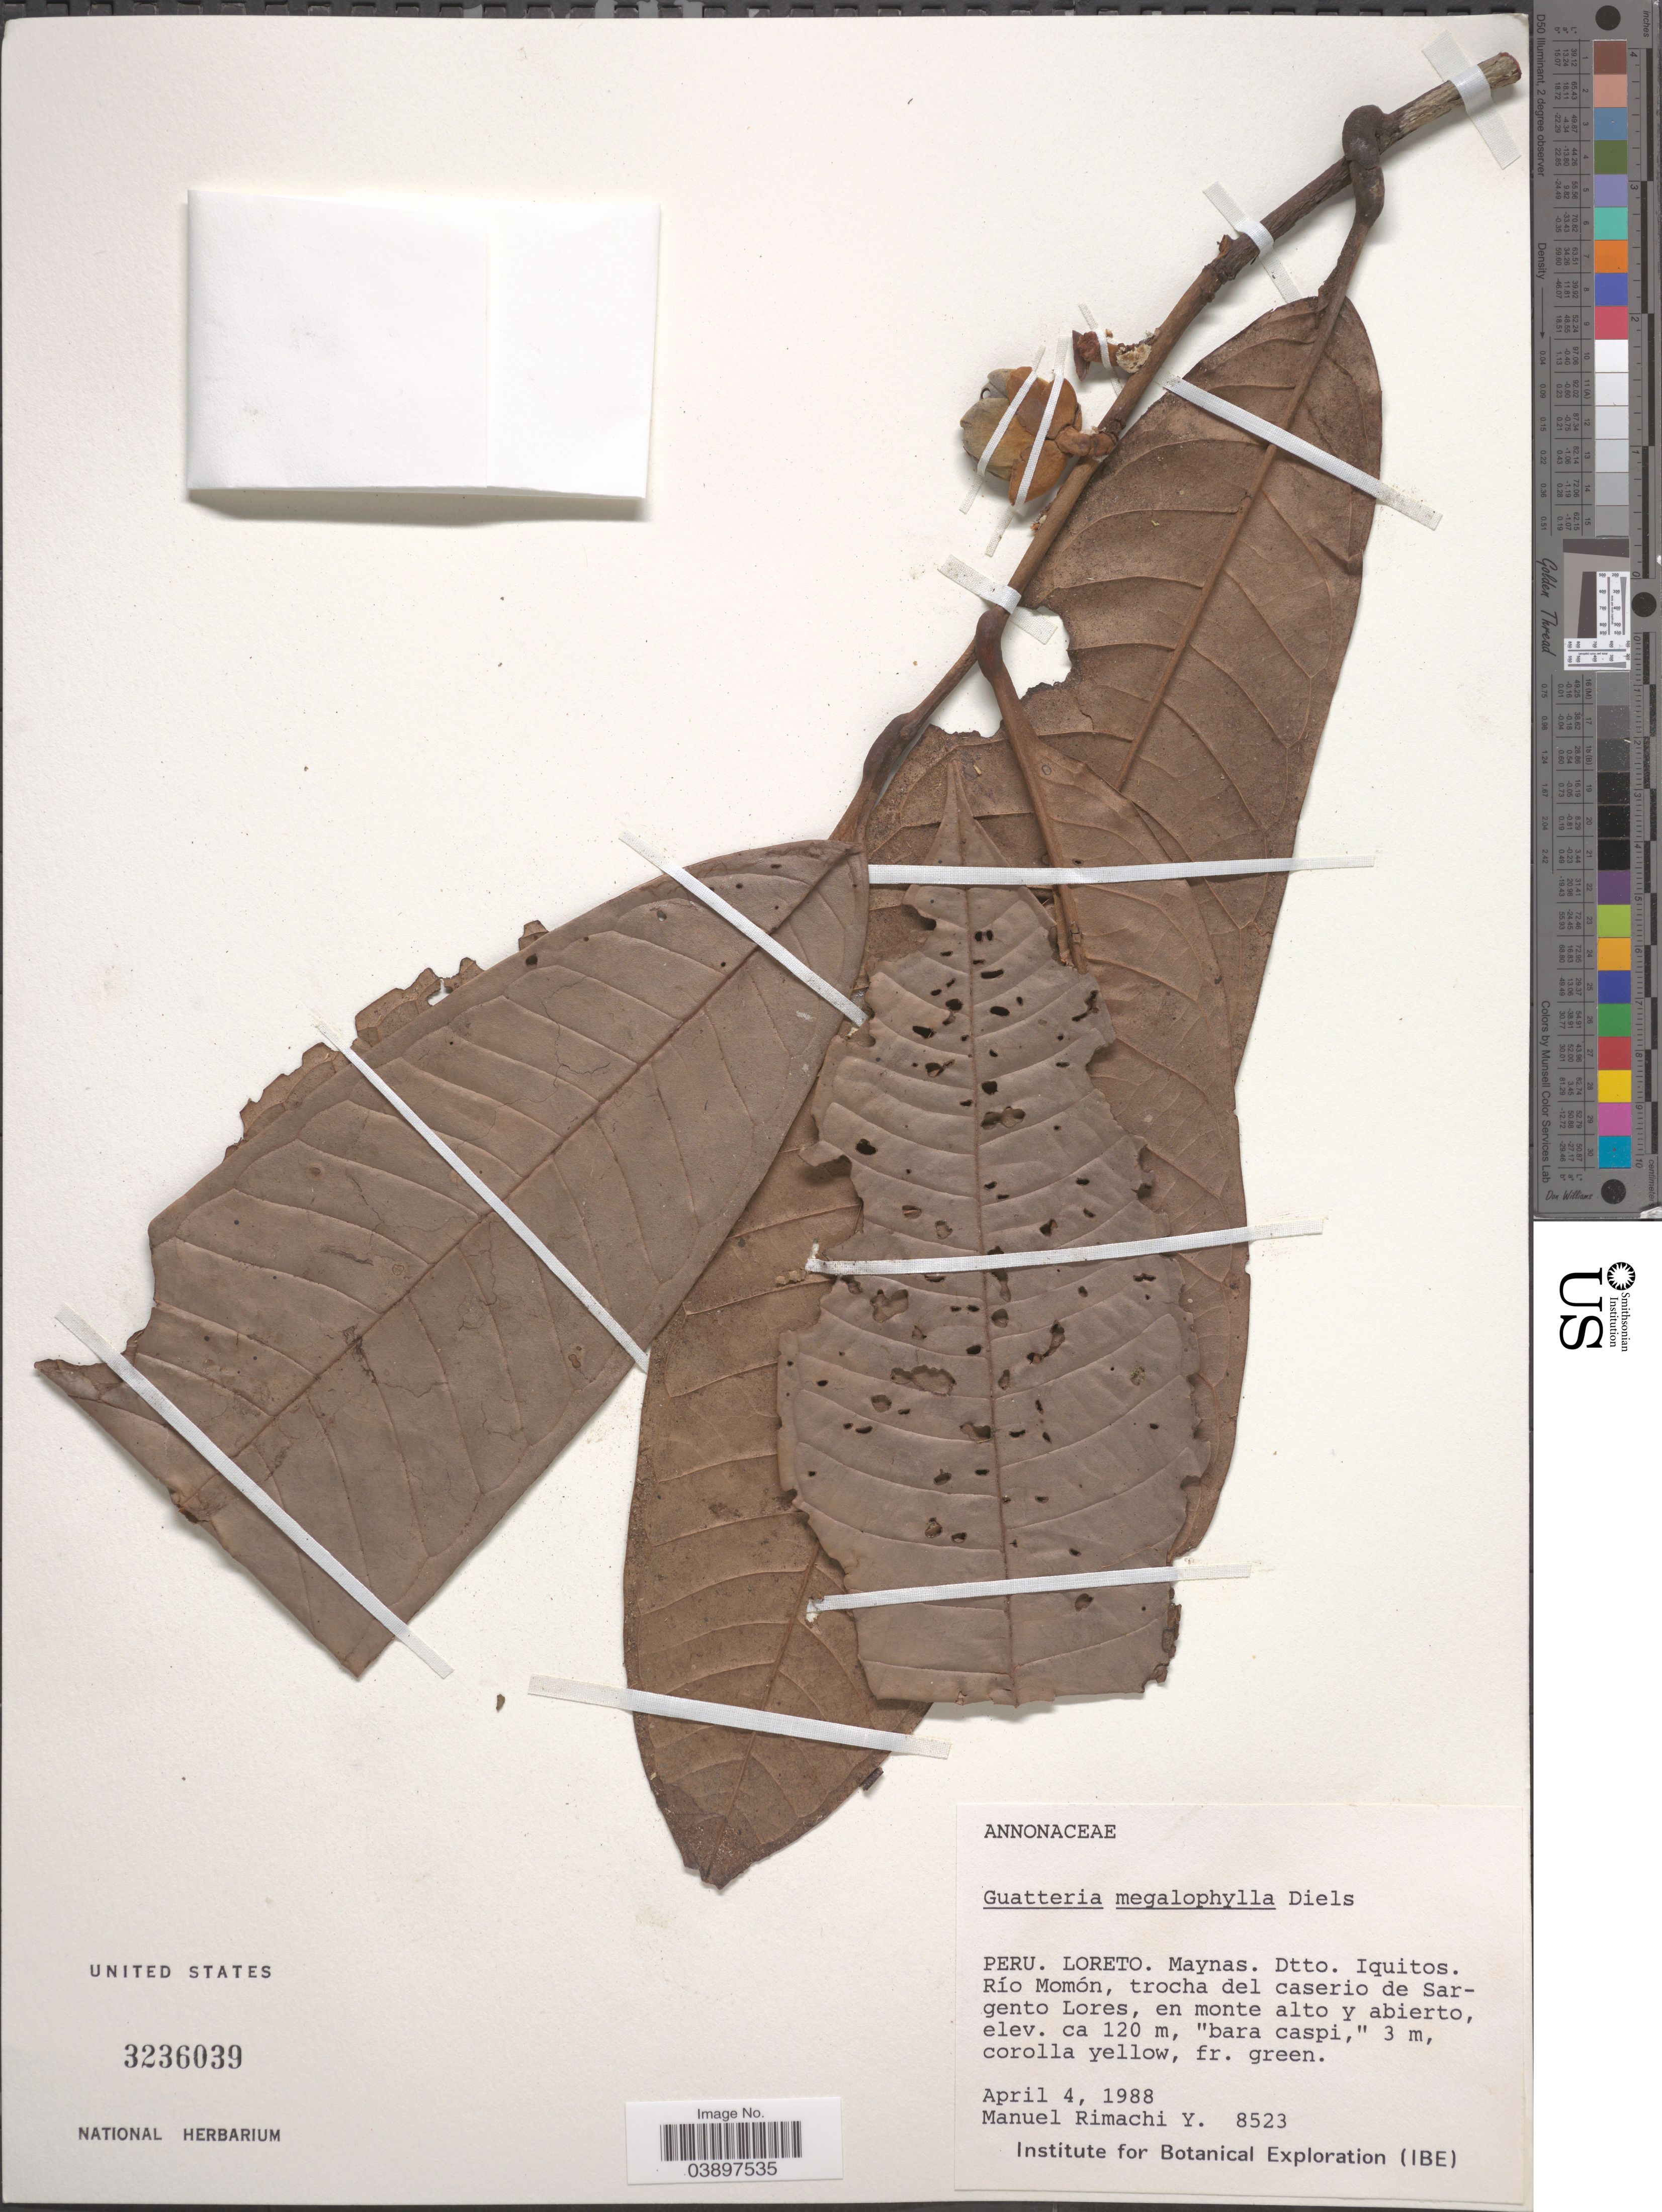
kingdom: Plantae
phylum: Tracheophyta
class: Magnoliopsida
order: Magnoliales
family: Annonaceae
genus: Guatteria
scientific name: Guatteria megalophylla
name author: Diels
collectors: M. Rimachi Y.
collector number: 8523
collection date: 1988-04-04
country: Peru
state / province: Loreto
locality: Maynas. Dtto. Iquitos. Río Momón, trocha del caserio de Sargento Lores.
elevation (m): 120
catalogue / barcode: US 3236039